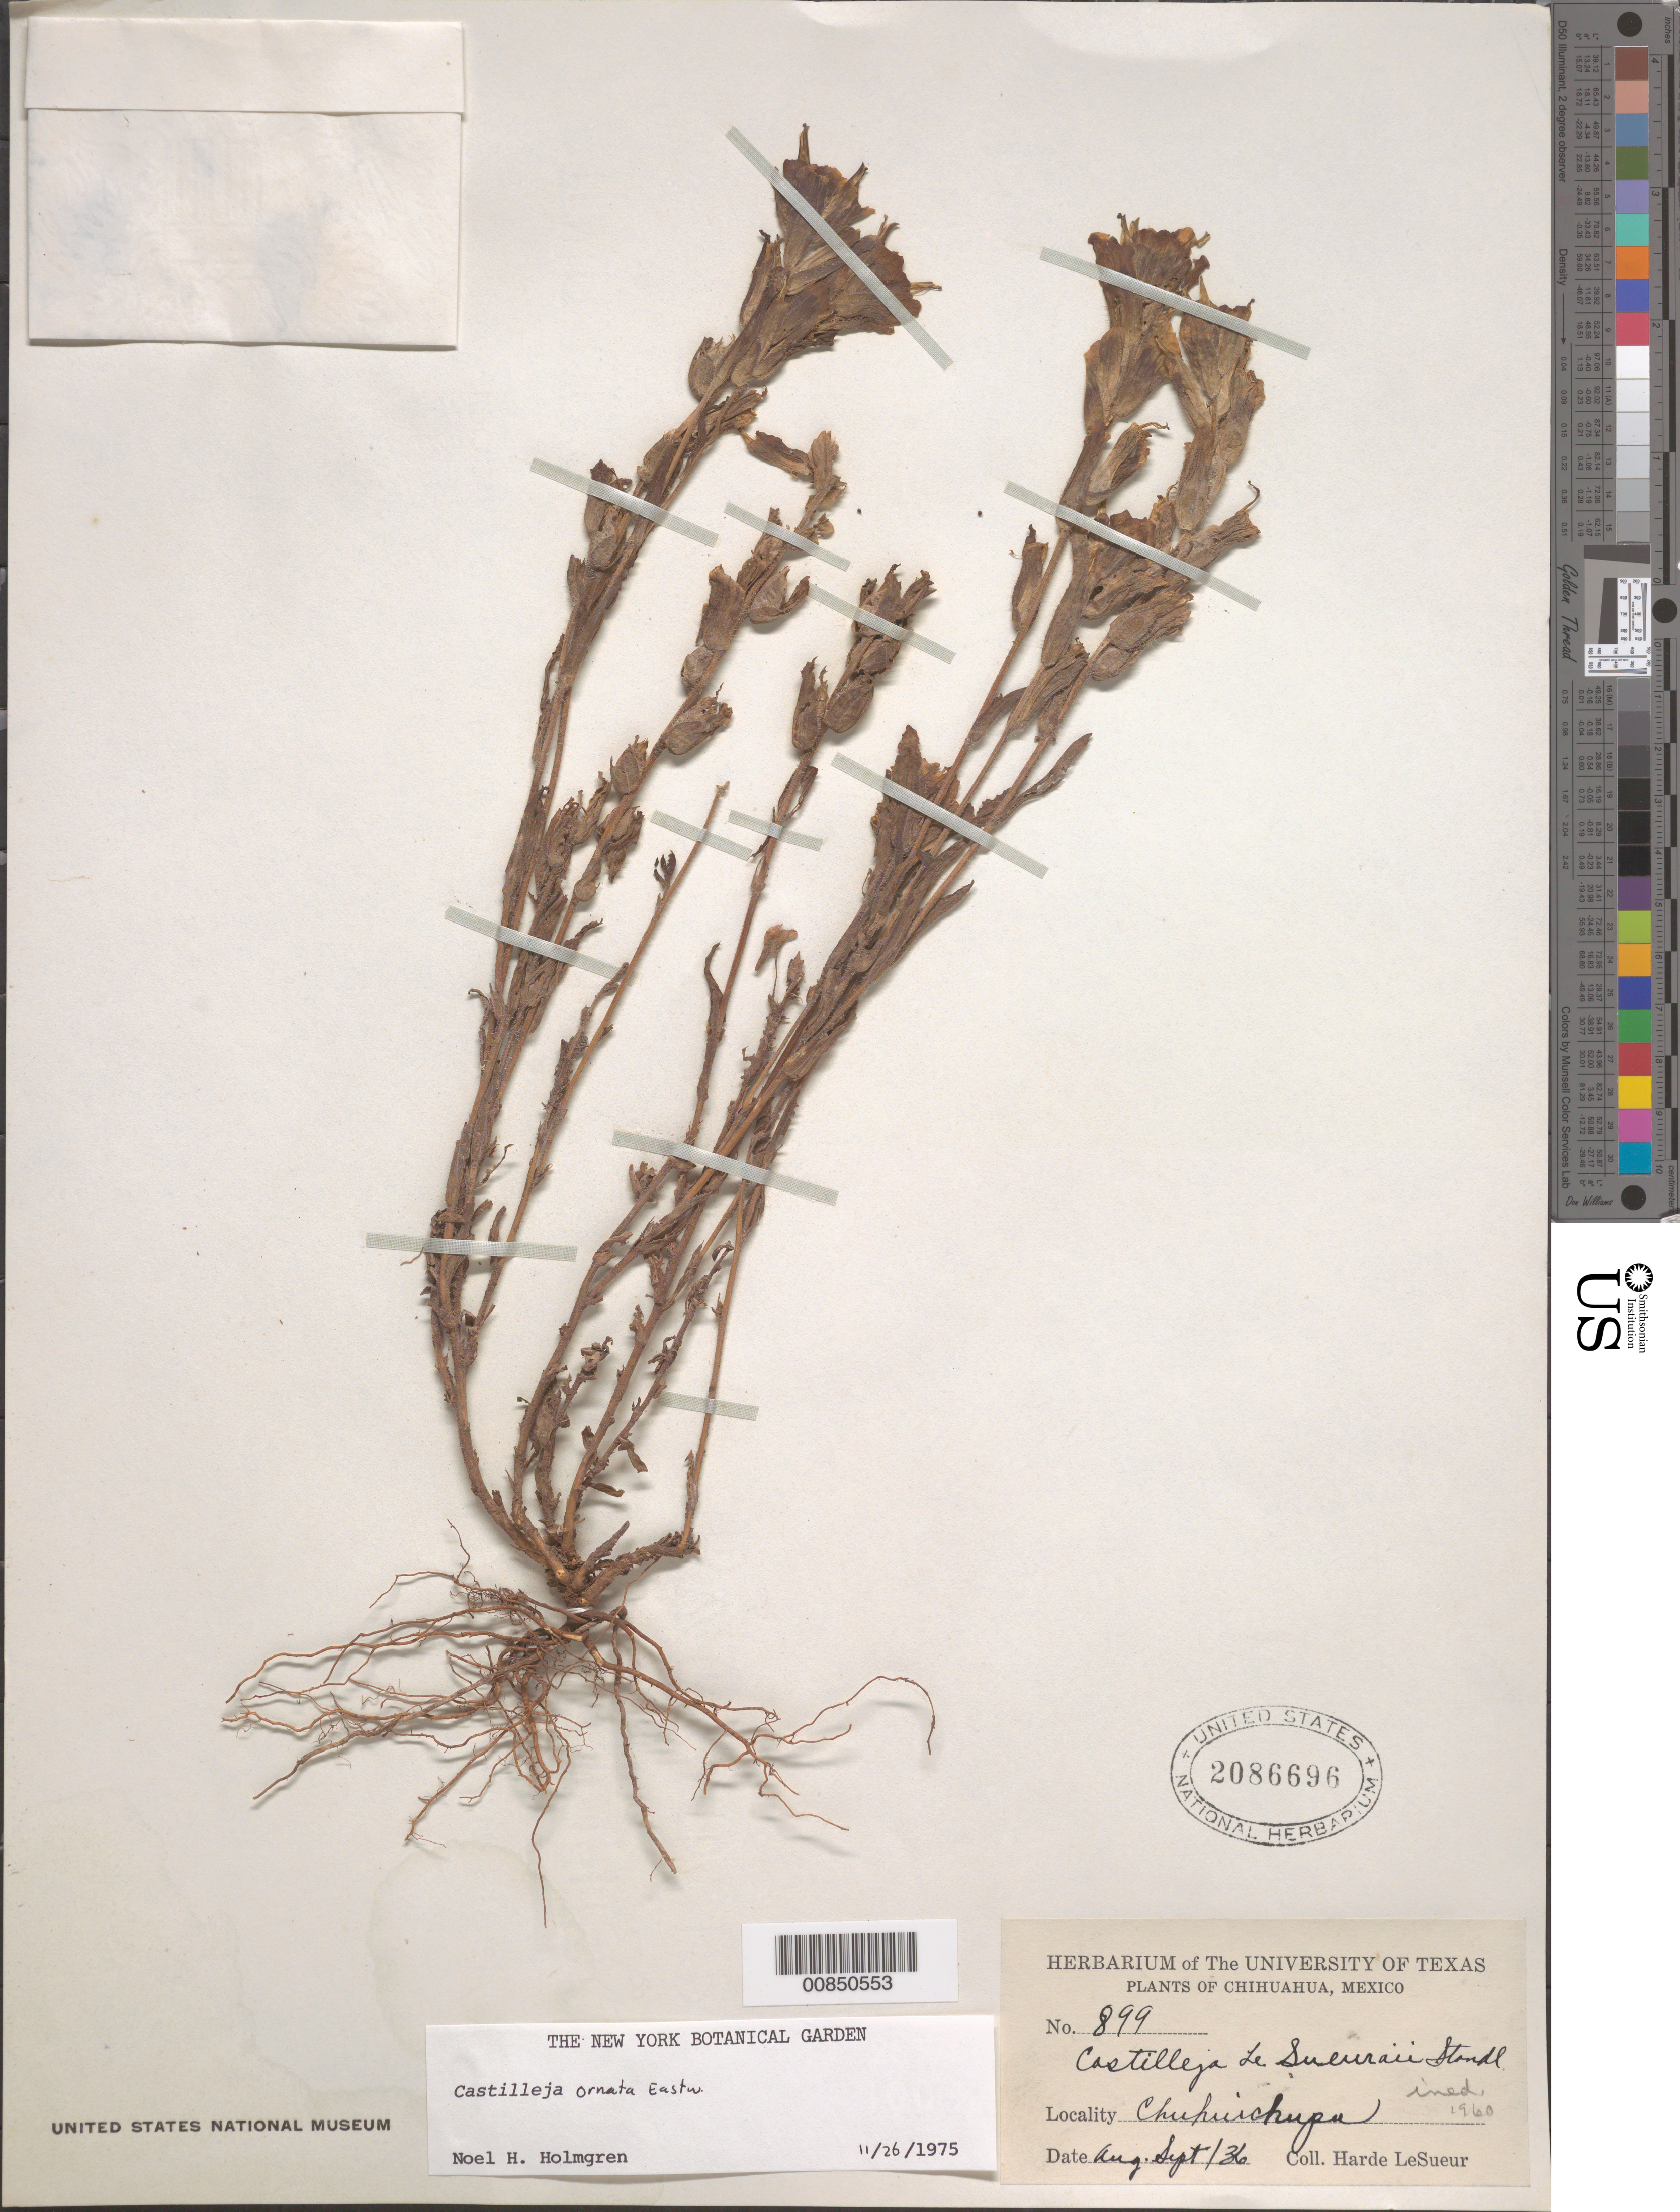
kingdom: Plantae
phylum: Tracheophyta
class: Magnoliopsida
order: Lamiales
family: Orobanchaceae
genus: Castilleja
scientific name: Castilleja ornata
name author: Eastw.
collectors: D. H. LeSueur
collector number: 899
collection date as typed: Aug 1936 to -- Sep 1936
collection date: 1936-08/1936-09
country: Mexico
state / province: Chihuahua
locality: Chuhuichupa, Chihuahua.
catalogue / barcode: US 2086696